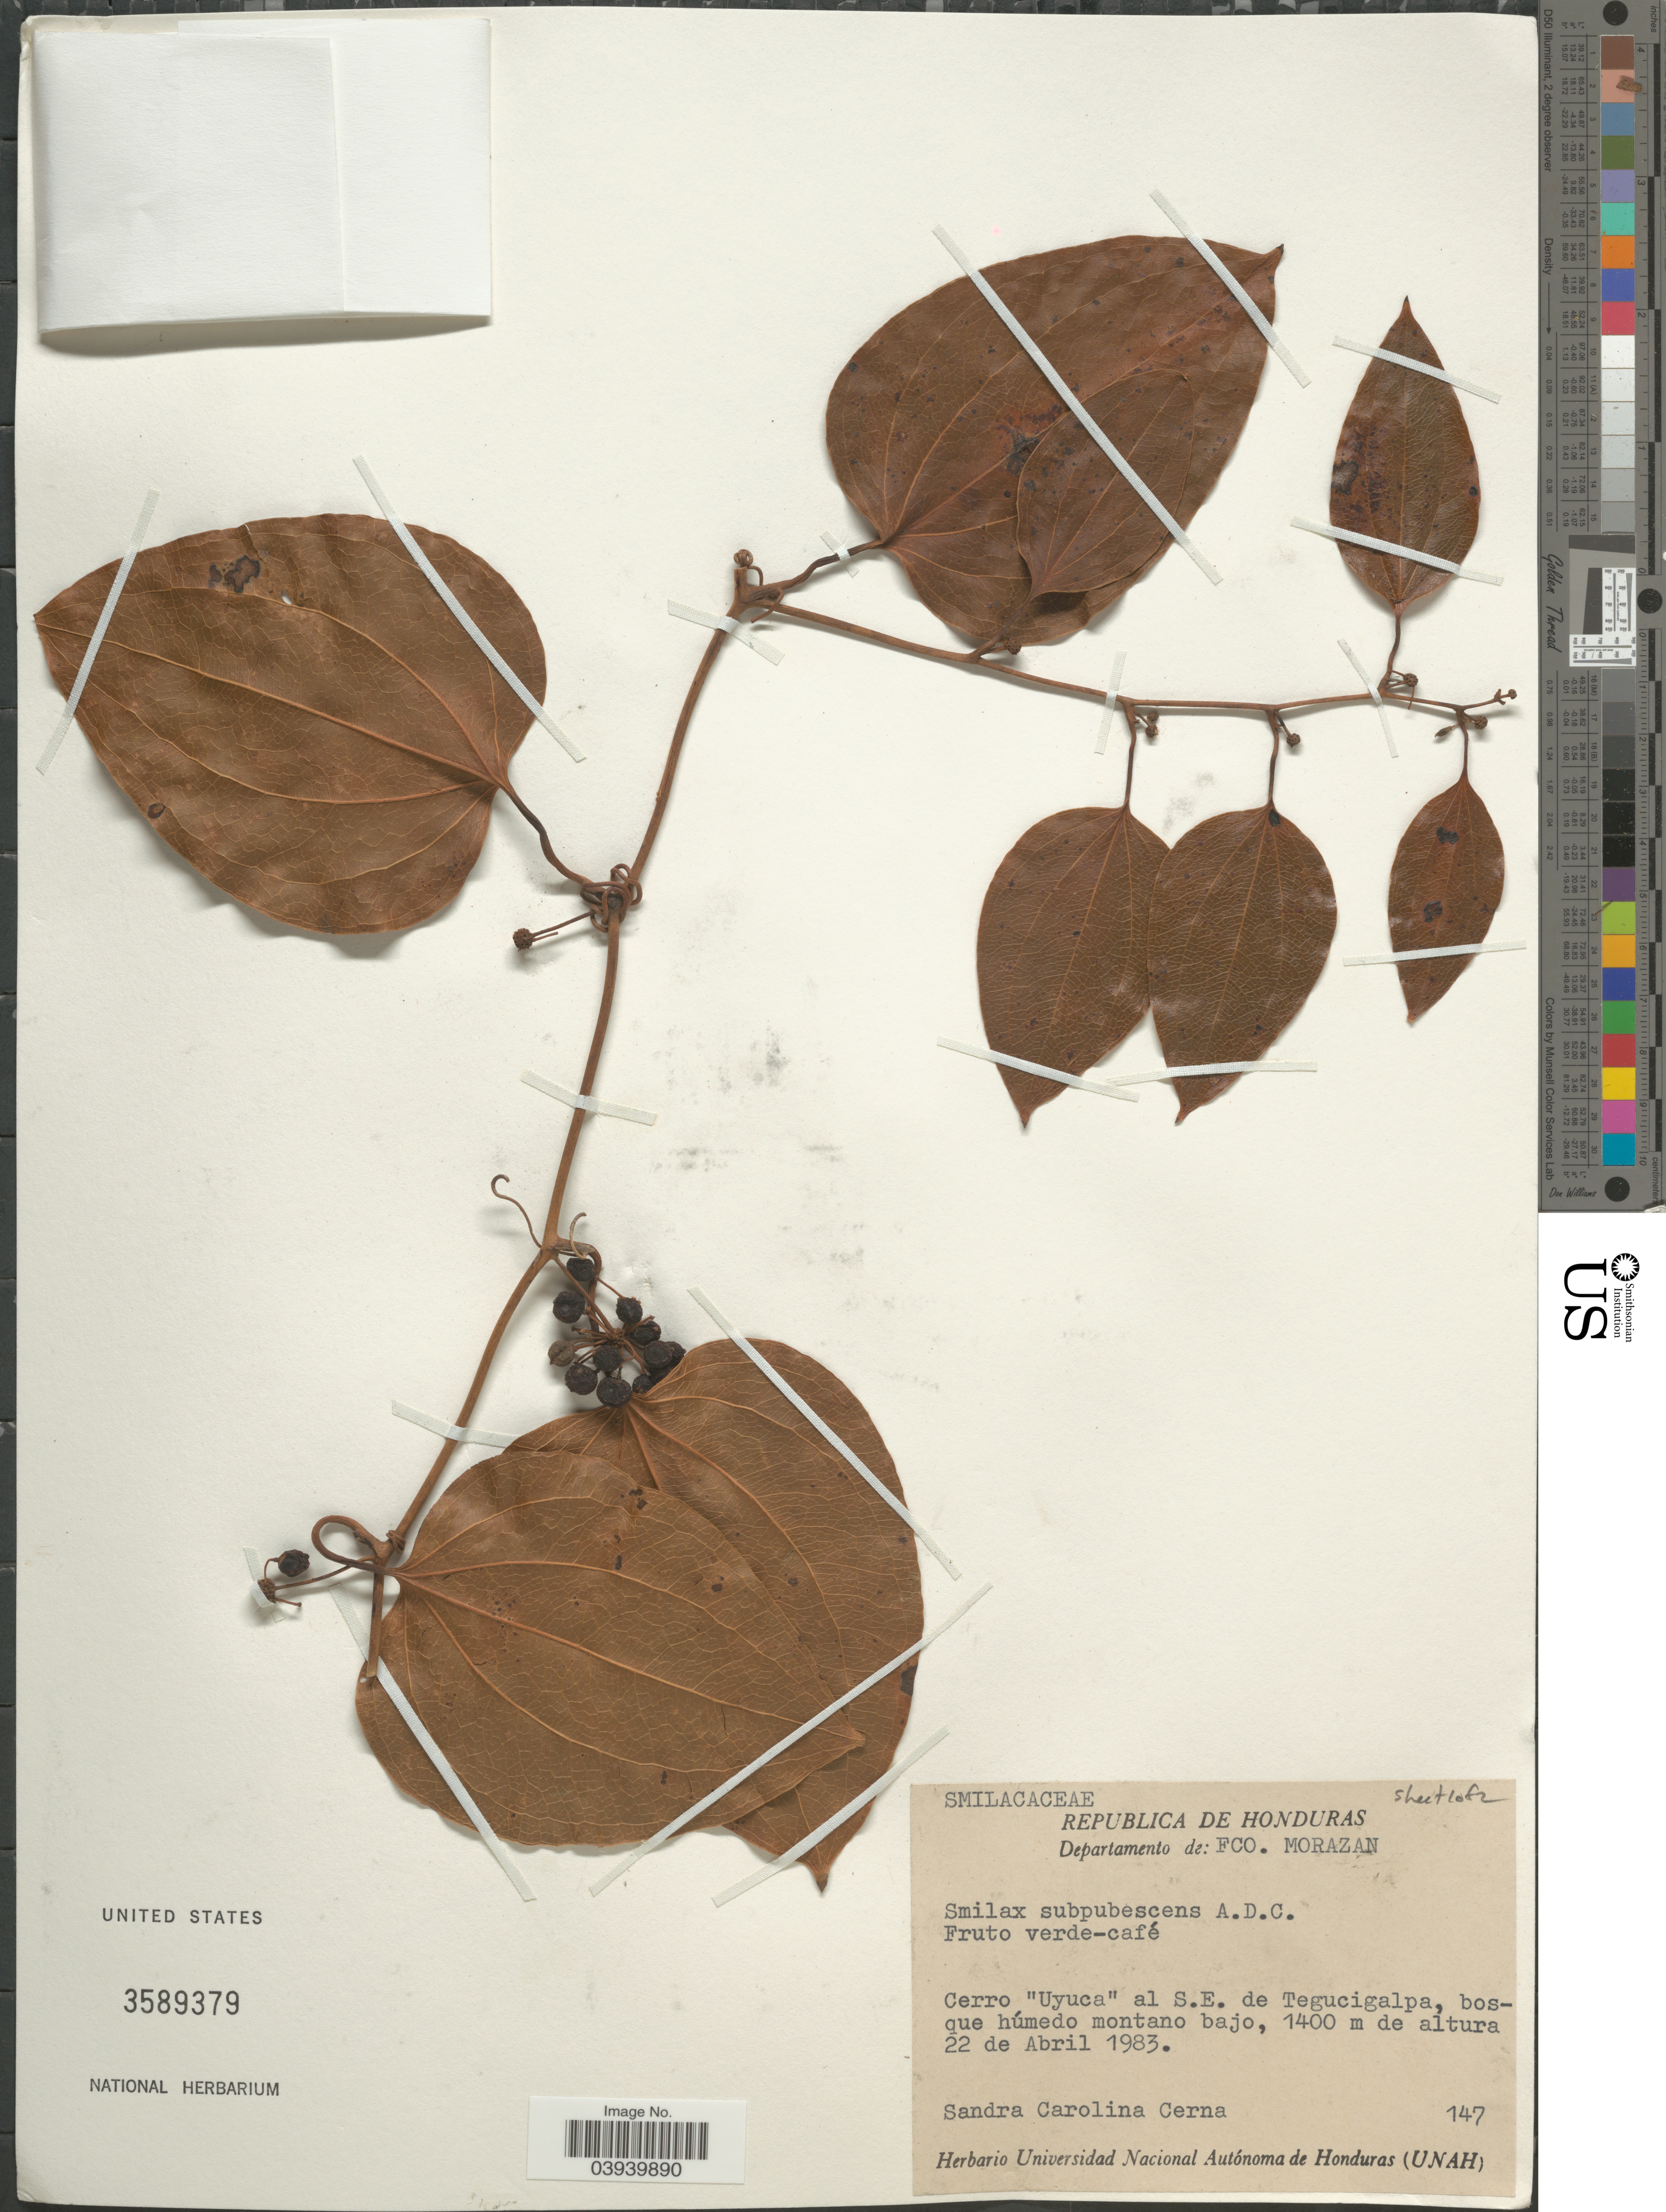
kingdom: Plantae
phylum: Tracheophyta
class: Liliopsida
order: Liliales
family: Smilacaceae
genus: Smilax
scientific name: Smilax subpubescens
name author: A. DC.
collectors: S. Carolina Cerna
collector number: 147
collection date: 1983-04-22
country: Honduras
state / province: Fco. Morazán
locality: Departamento de: Fco. Morazan. Cerro "Uyuca" al S.E. de Tegucigalpa.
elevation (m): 1400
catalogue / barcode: US 3589379